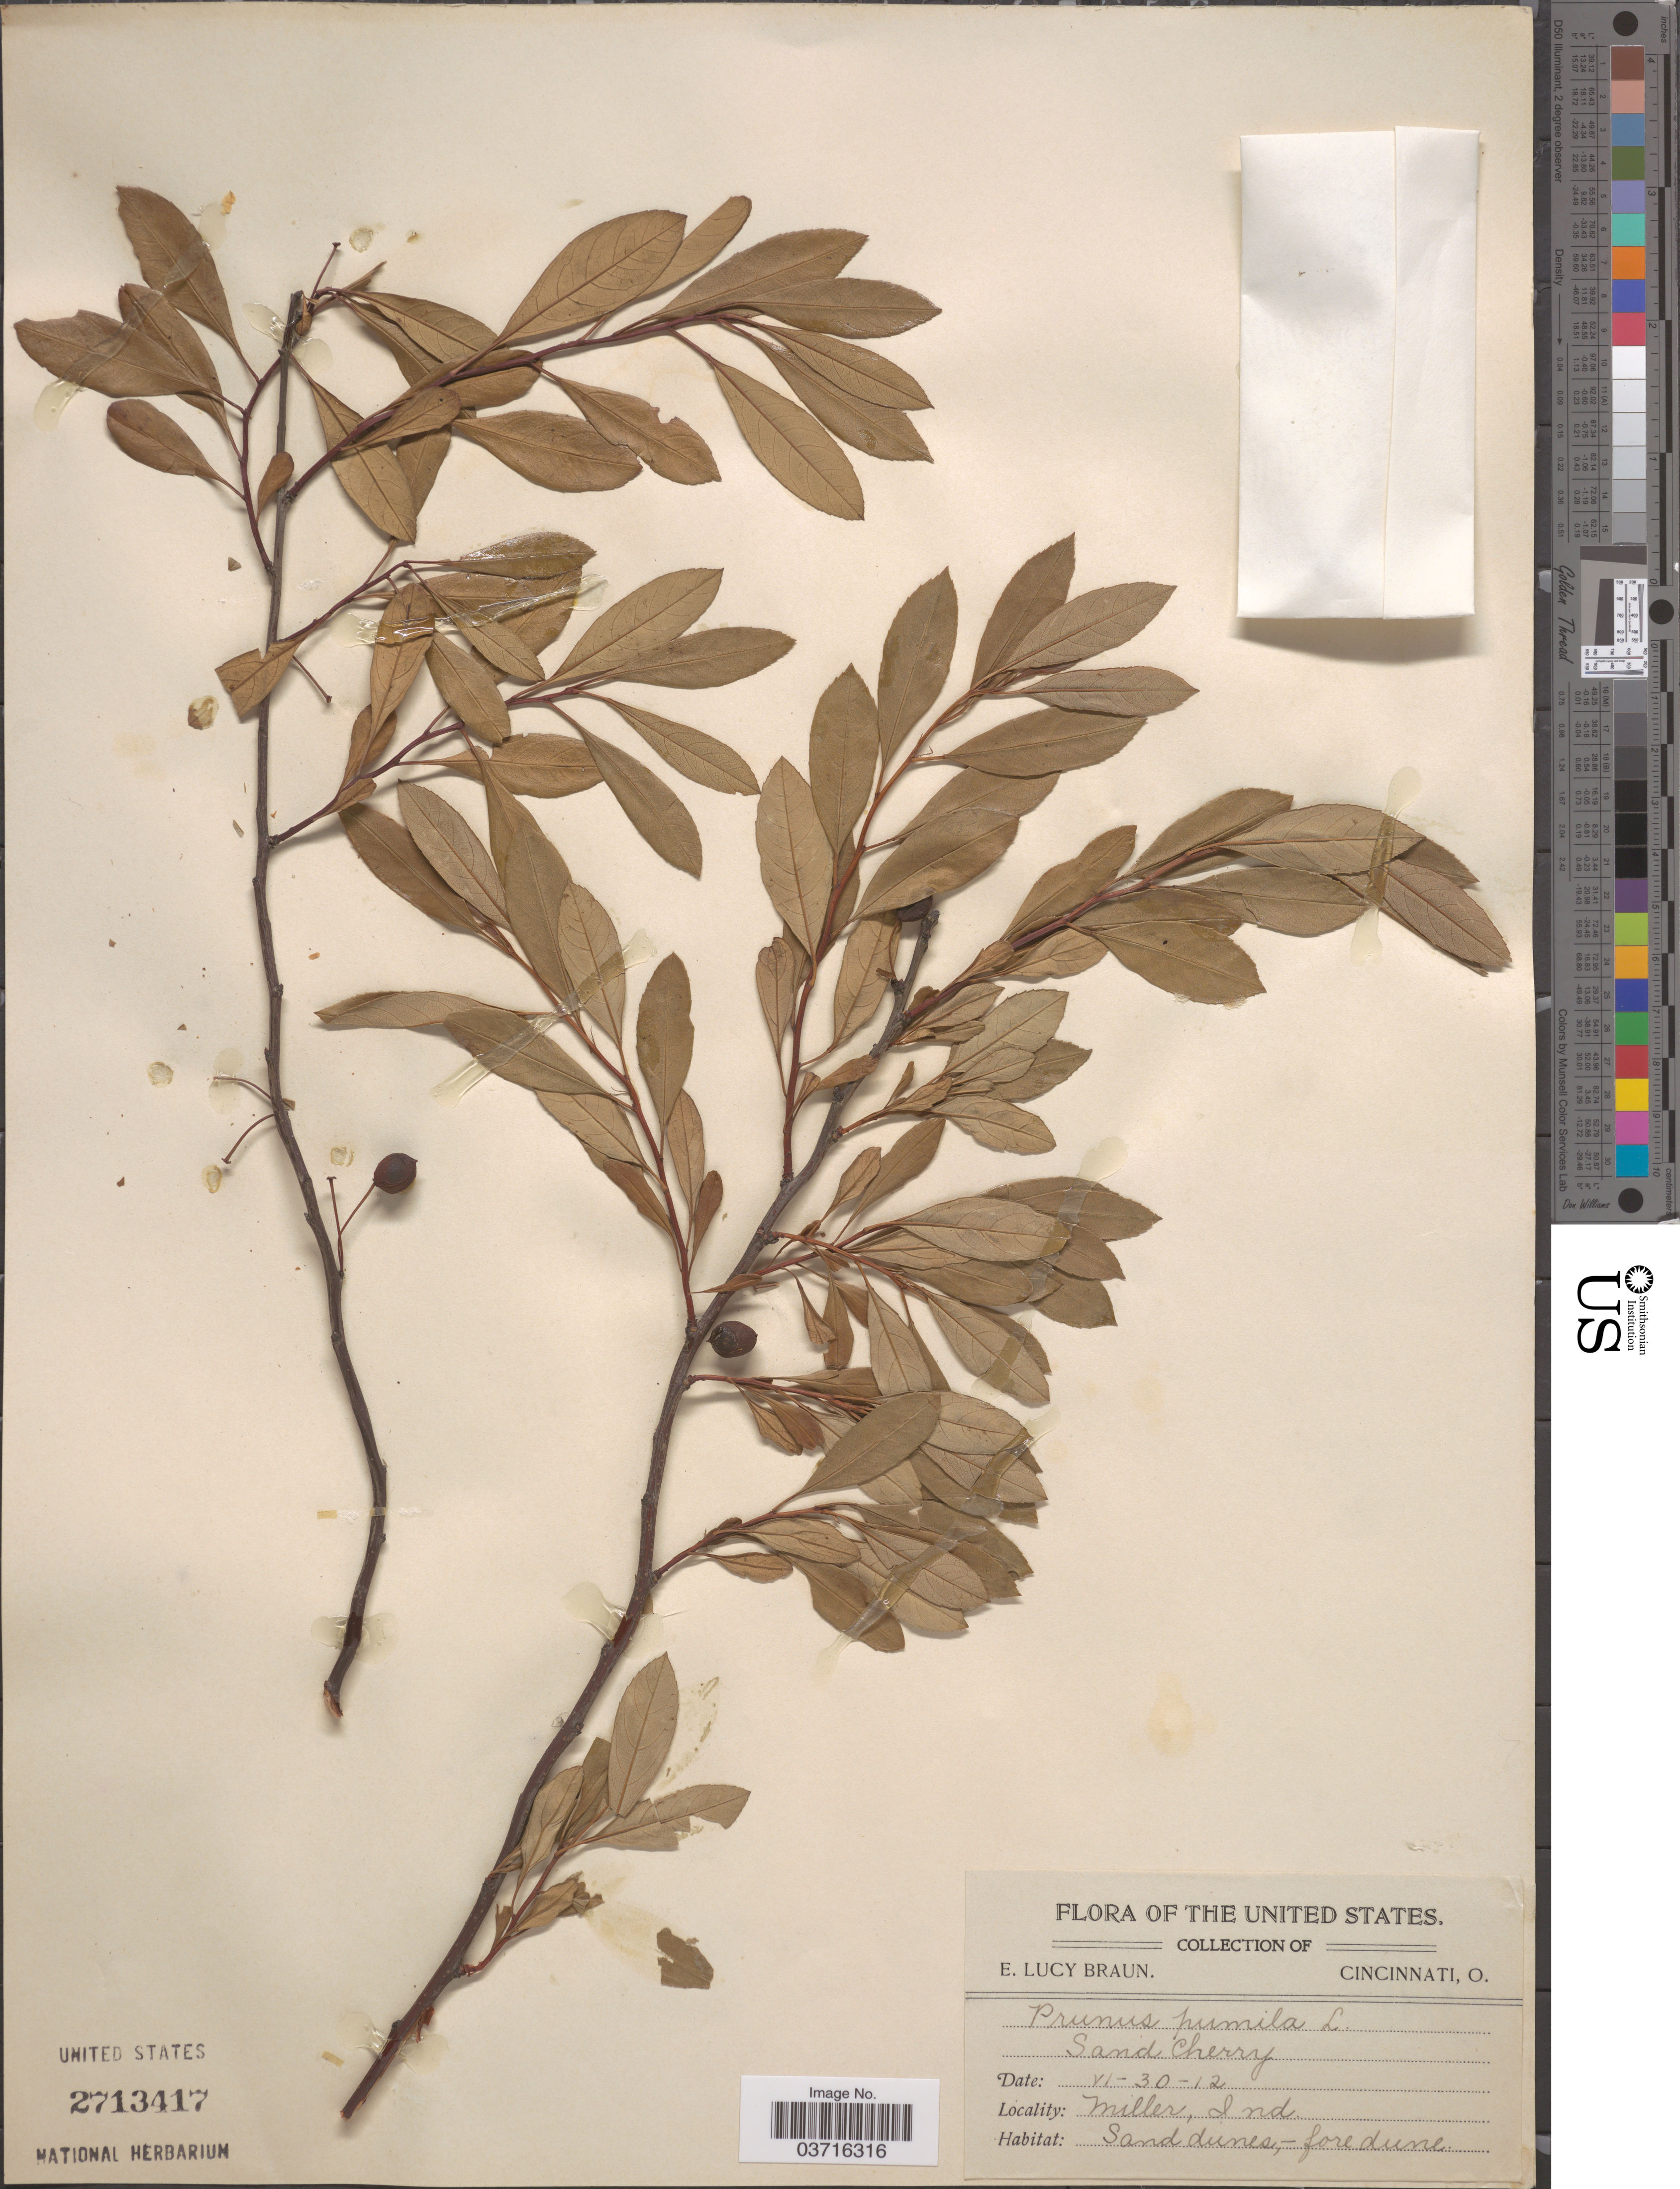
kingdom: Plantae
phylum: Tracheophyta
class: Magnoliopsida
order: Rosales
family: Rosaceae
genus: Prunus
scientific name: Prunus pumila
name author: L.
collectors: E. L. Braun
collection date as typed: Transcribed d/m/y: 30/6/12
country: United States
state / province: Indiana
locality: Miller.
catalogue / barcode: US 2713417